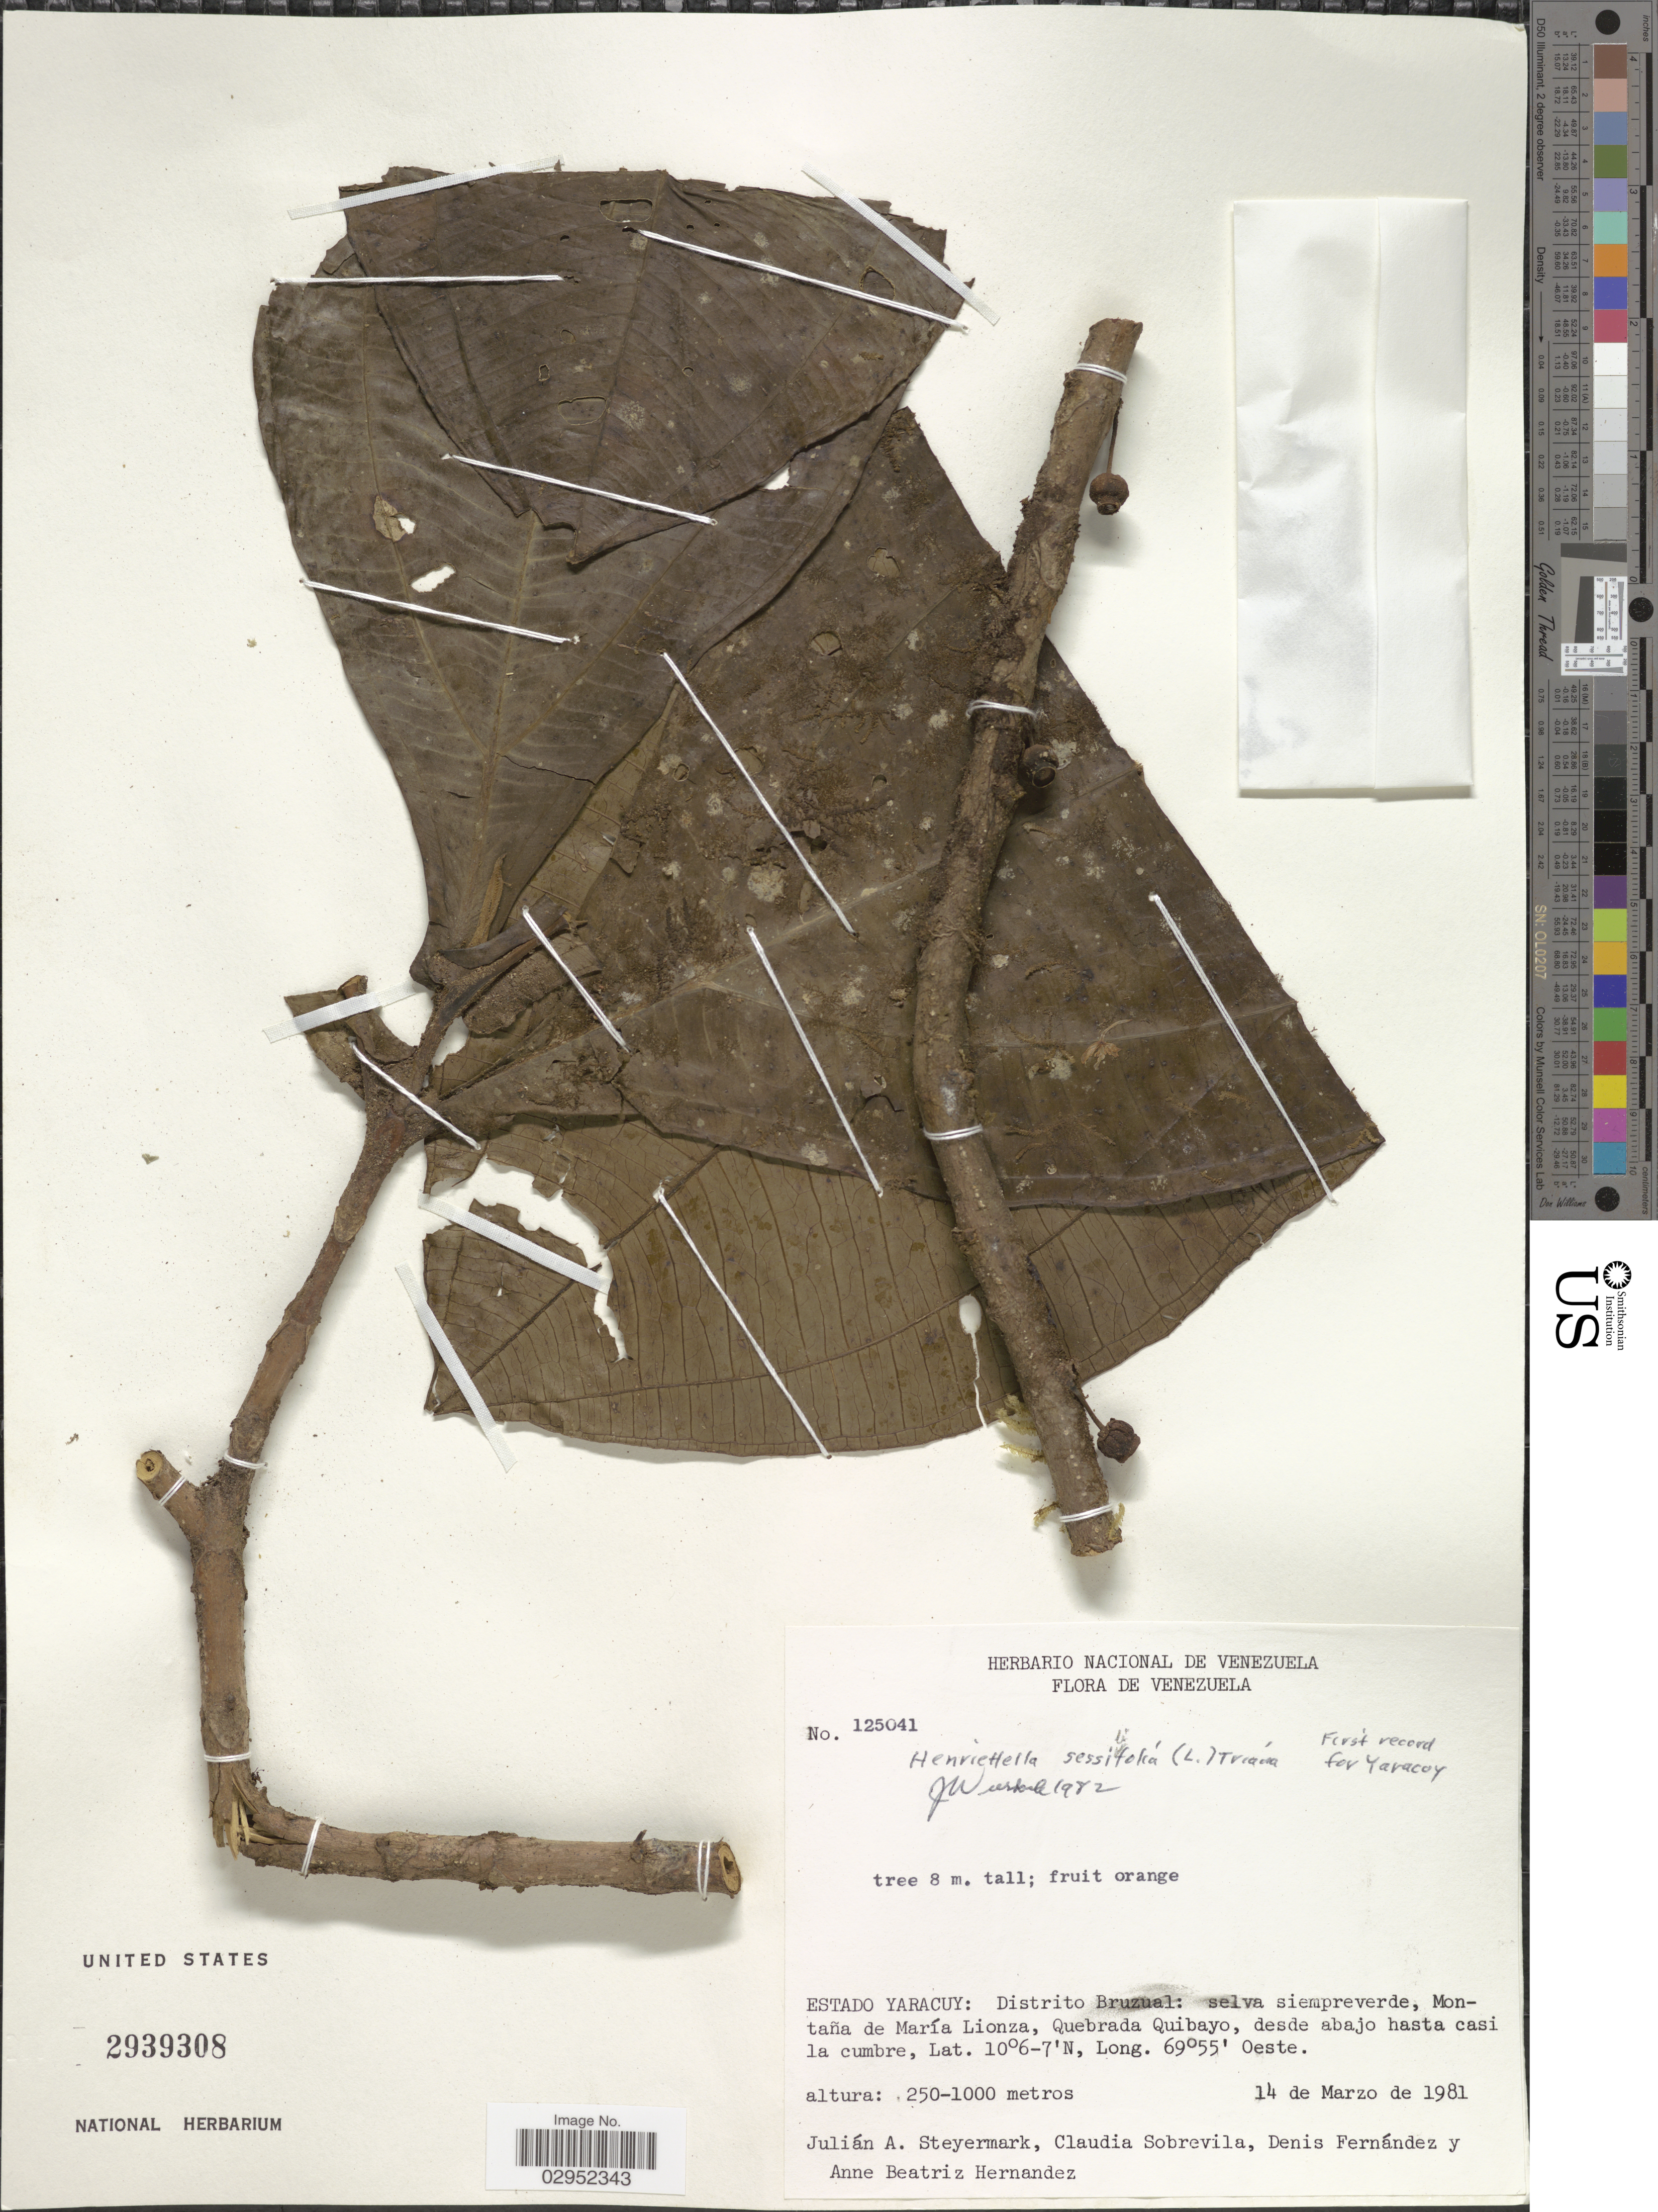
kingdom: Plantae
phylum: Tracheophyta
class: Magnoliopsida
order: Myrtales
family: Melastomataceae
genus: Henriettea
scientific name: Henriettea sessilifolia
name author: (L.) Alain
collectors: J. Steyermark, C. Sobrevila, D. Fernandez & A. B. Hernandez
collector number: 125041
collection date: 1981-03-14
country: Venezuela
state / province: Yaracuy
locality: Distrito Bruzual: selva siempreverde, Montaña de María Lionza, Quebrada Quibayo, desde abajo hasta casi la cumbre.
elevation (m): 250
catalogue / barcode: US 2939308